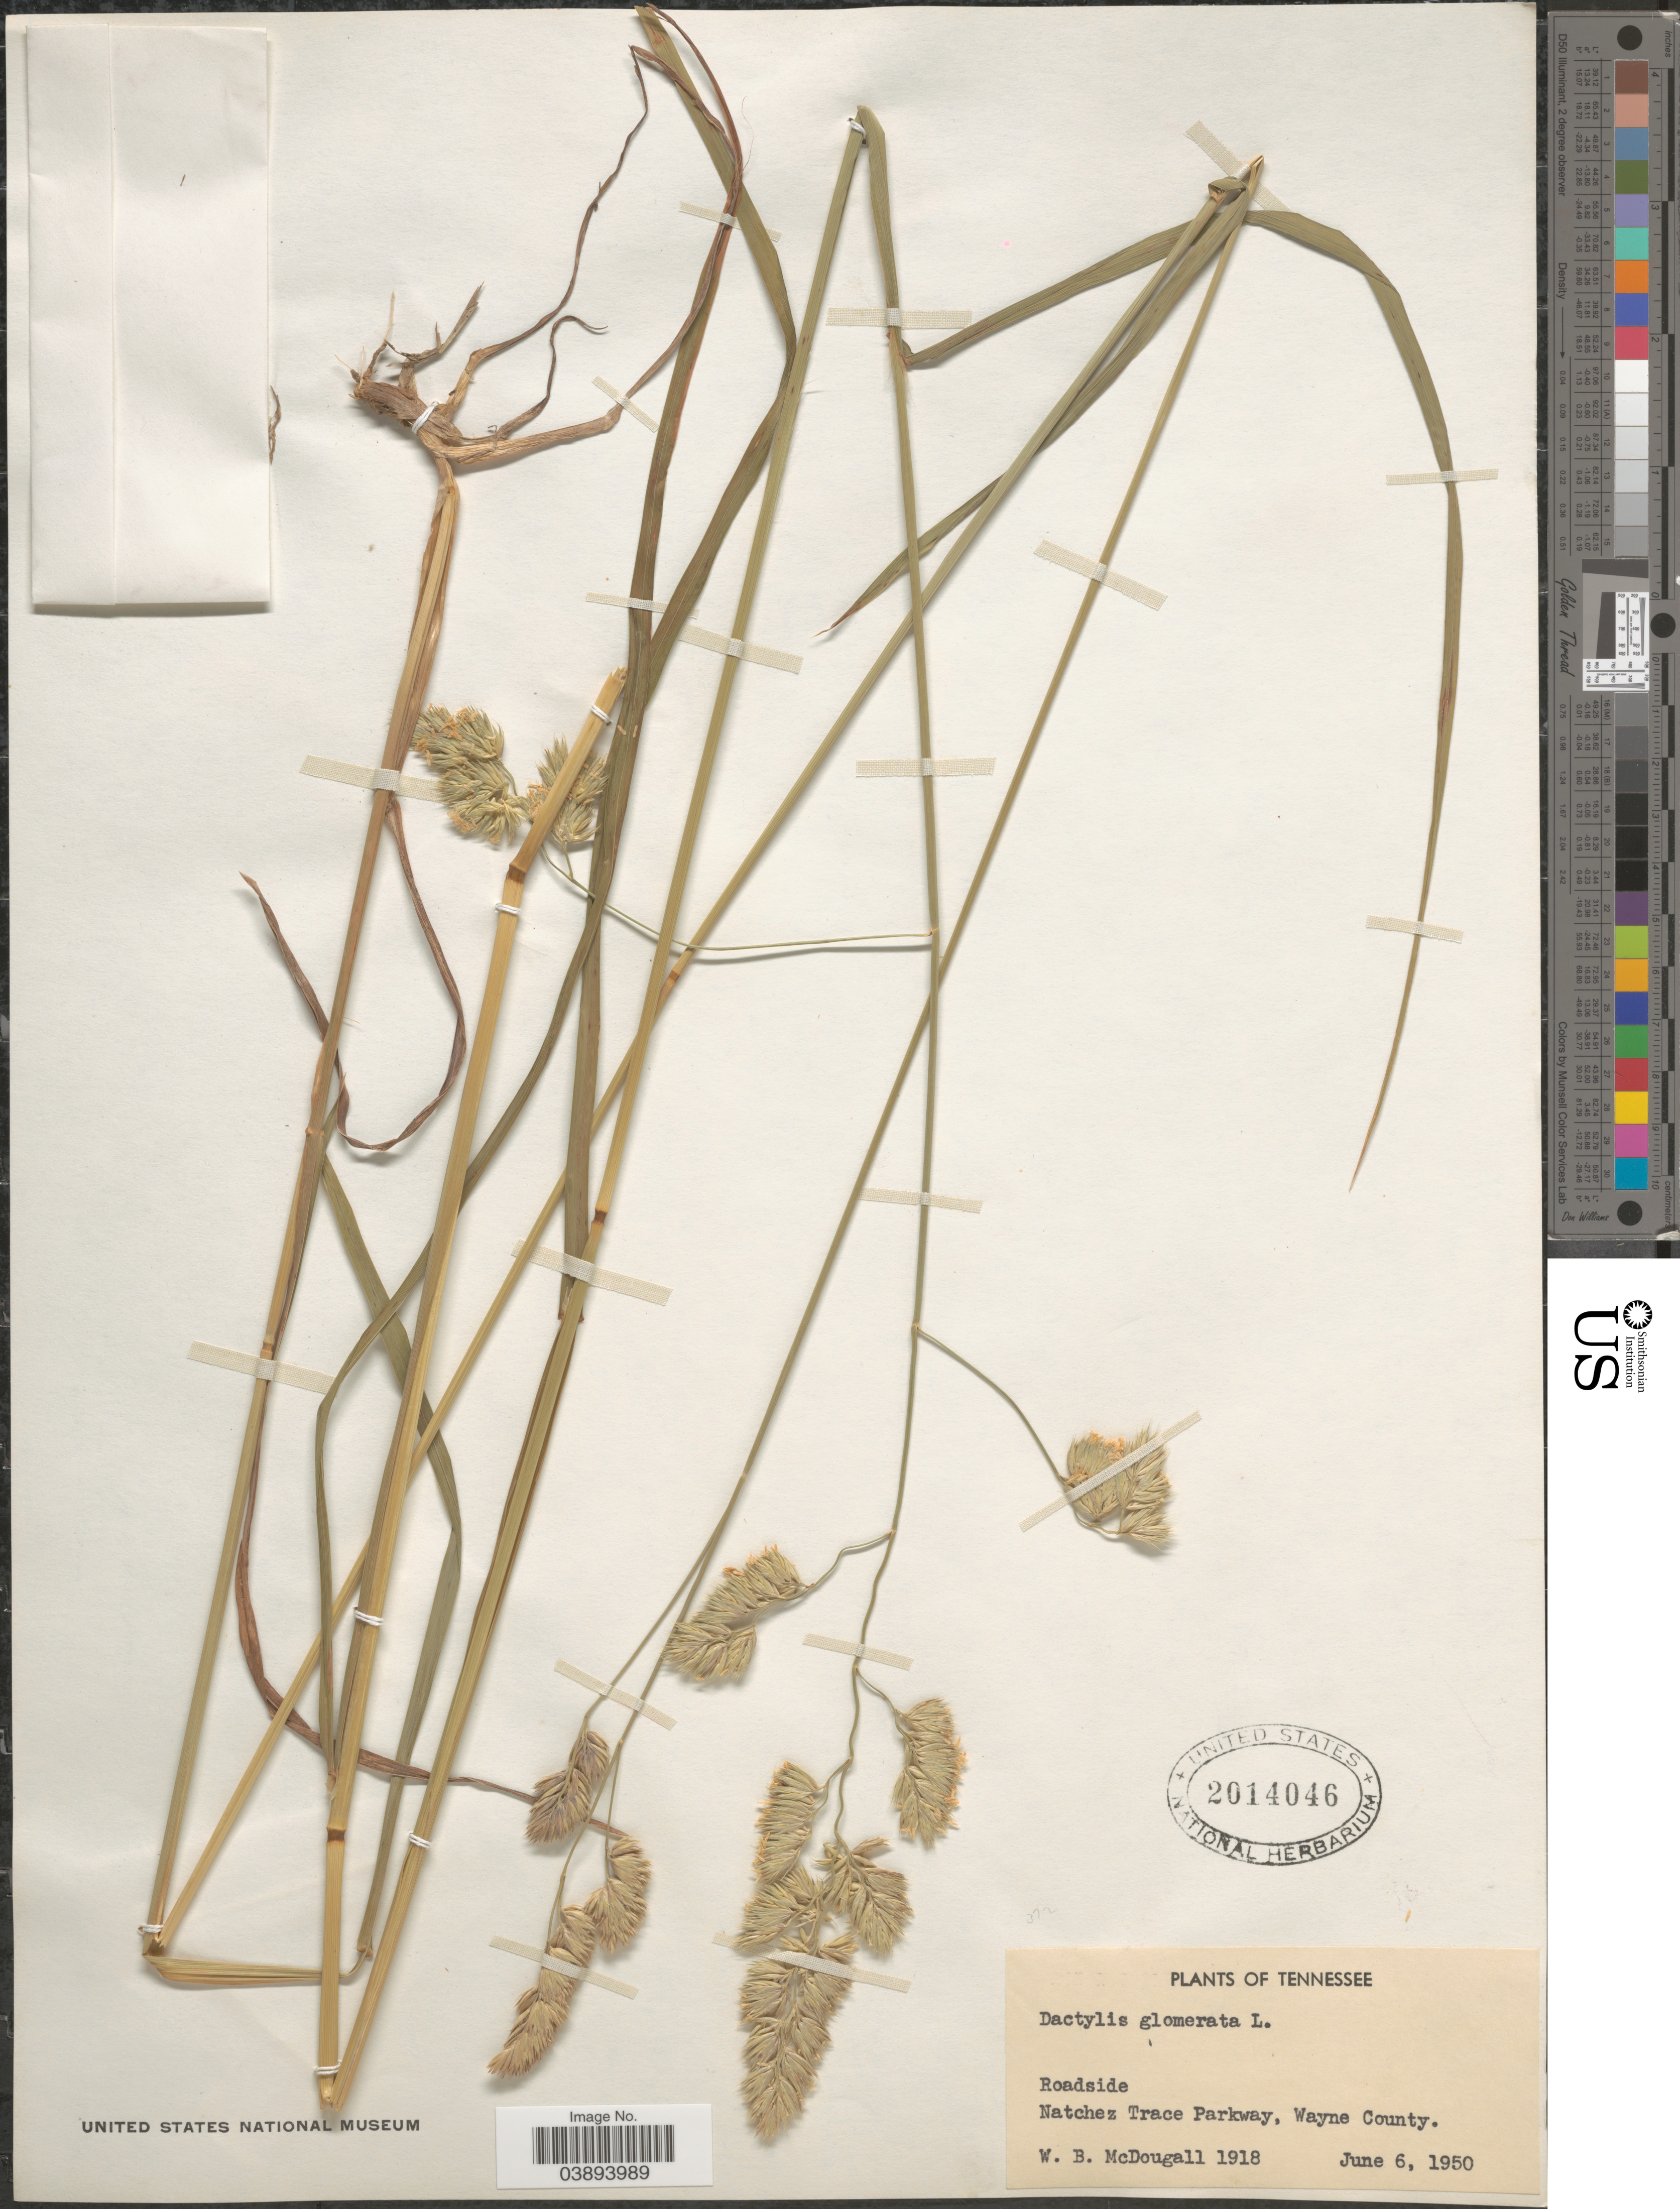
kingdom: Plantae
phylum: Tracheophyta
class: Liliopsida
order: Poales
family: Poaceae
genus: Dactylis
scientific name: Dactylis glomerata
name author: L.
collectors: W. B. McDougall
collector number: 1918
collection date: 1950-06-06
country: United States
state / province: Tennessee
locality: Natchez Trace Parkway, Wayne County.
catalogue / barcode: US 2014046